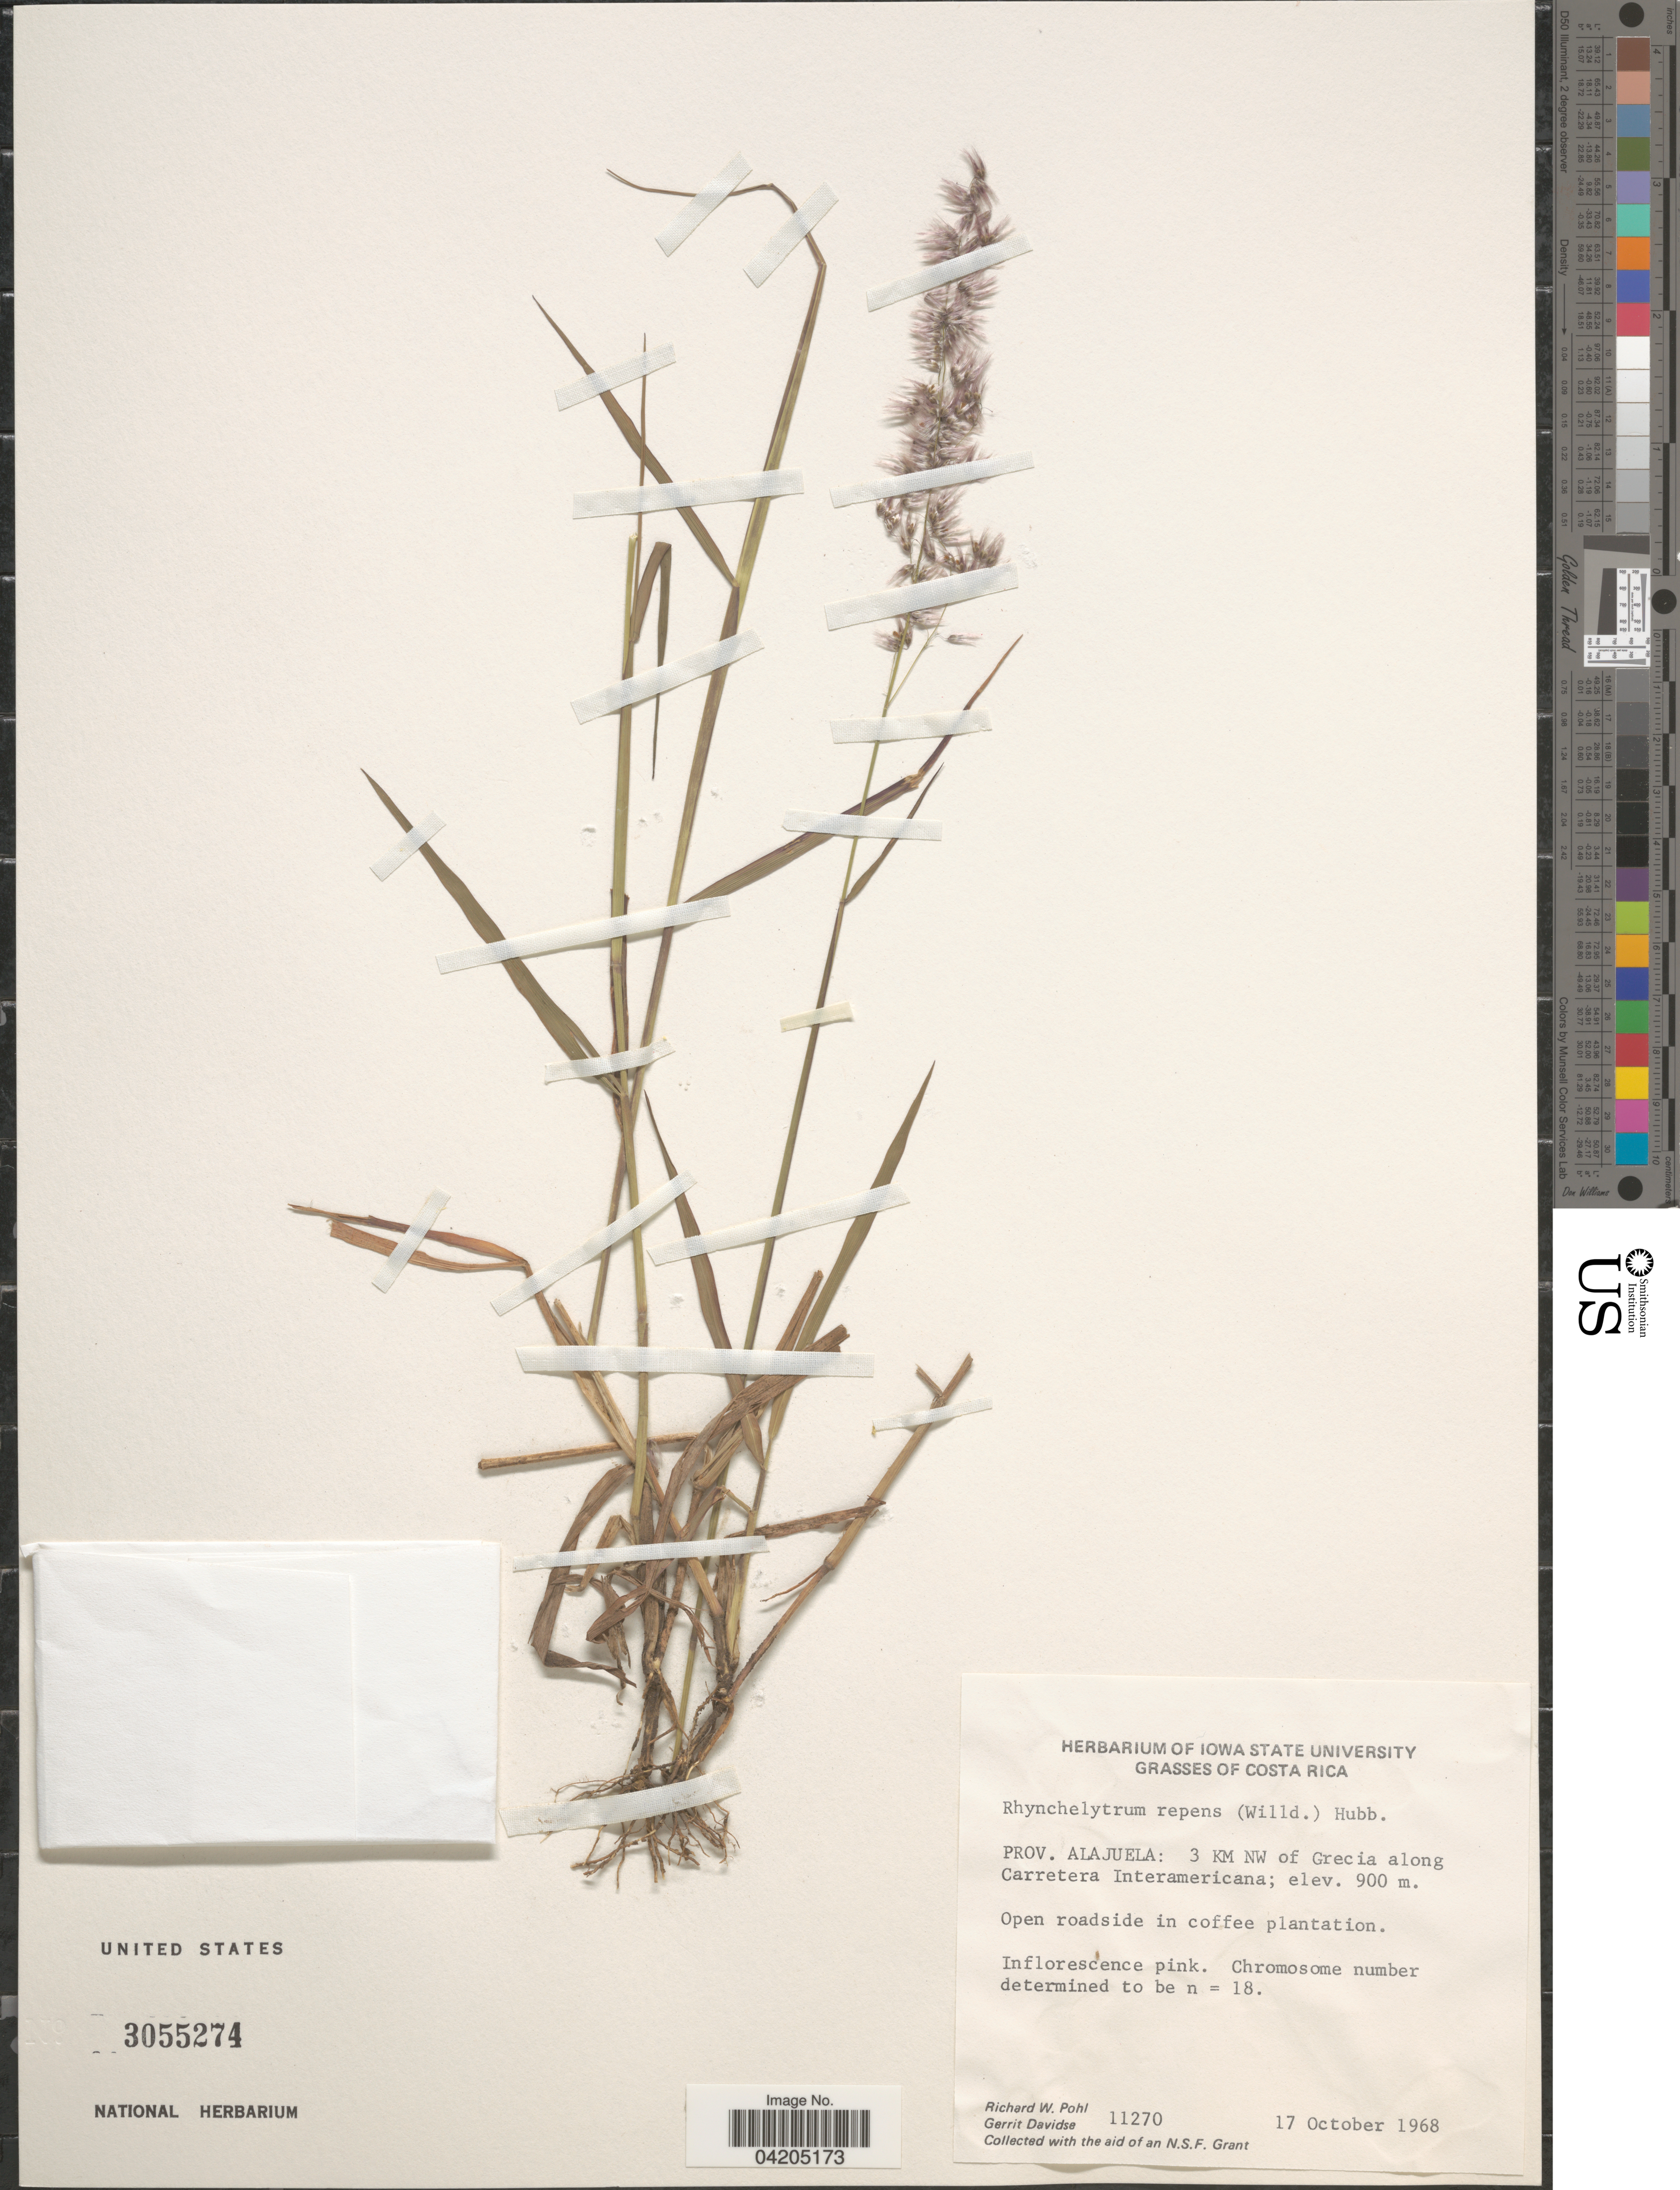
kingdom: Plantae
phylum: Tracheophyta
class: Liliopsida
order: Poales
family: Poaceae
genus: Melinis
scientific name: Melinis repens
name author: (Willd.) Zizka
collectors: R. W. Pohl & G. Davidse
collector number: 11270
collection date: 1968-10-17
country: Costa Rica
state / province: Alajuela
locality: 3 KM NW of Grecia along Carretera Interamericana. In coffee plantation.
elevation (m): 900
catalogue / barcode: US 3055274